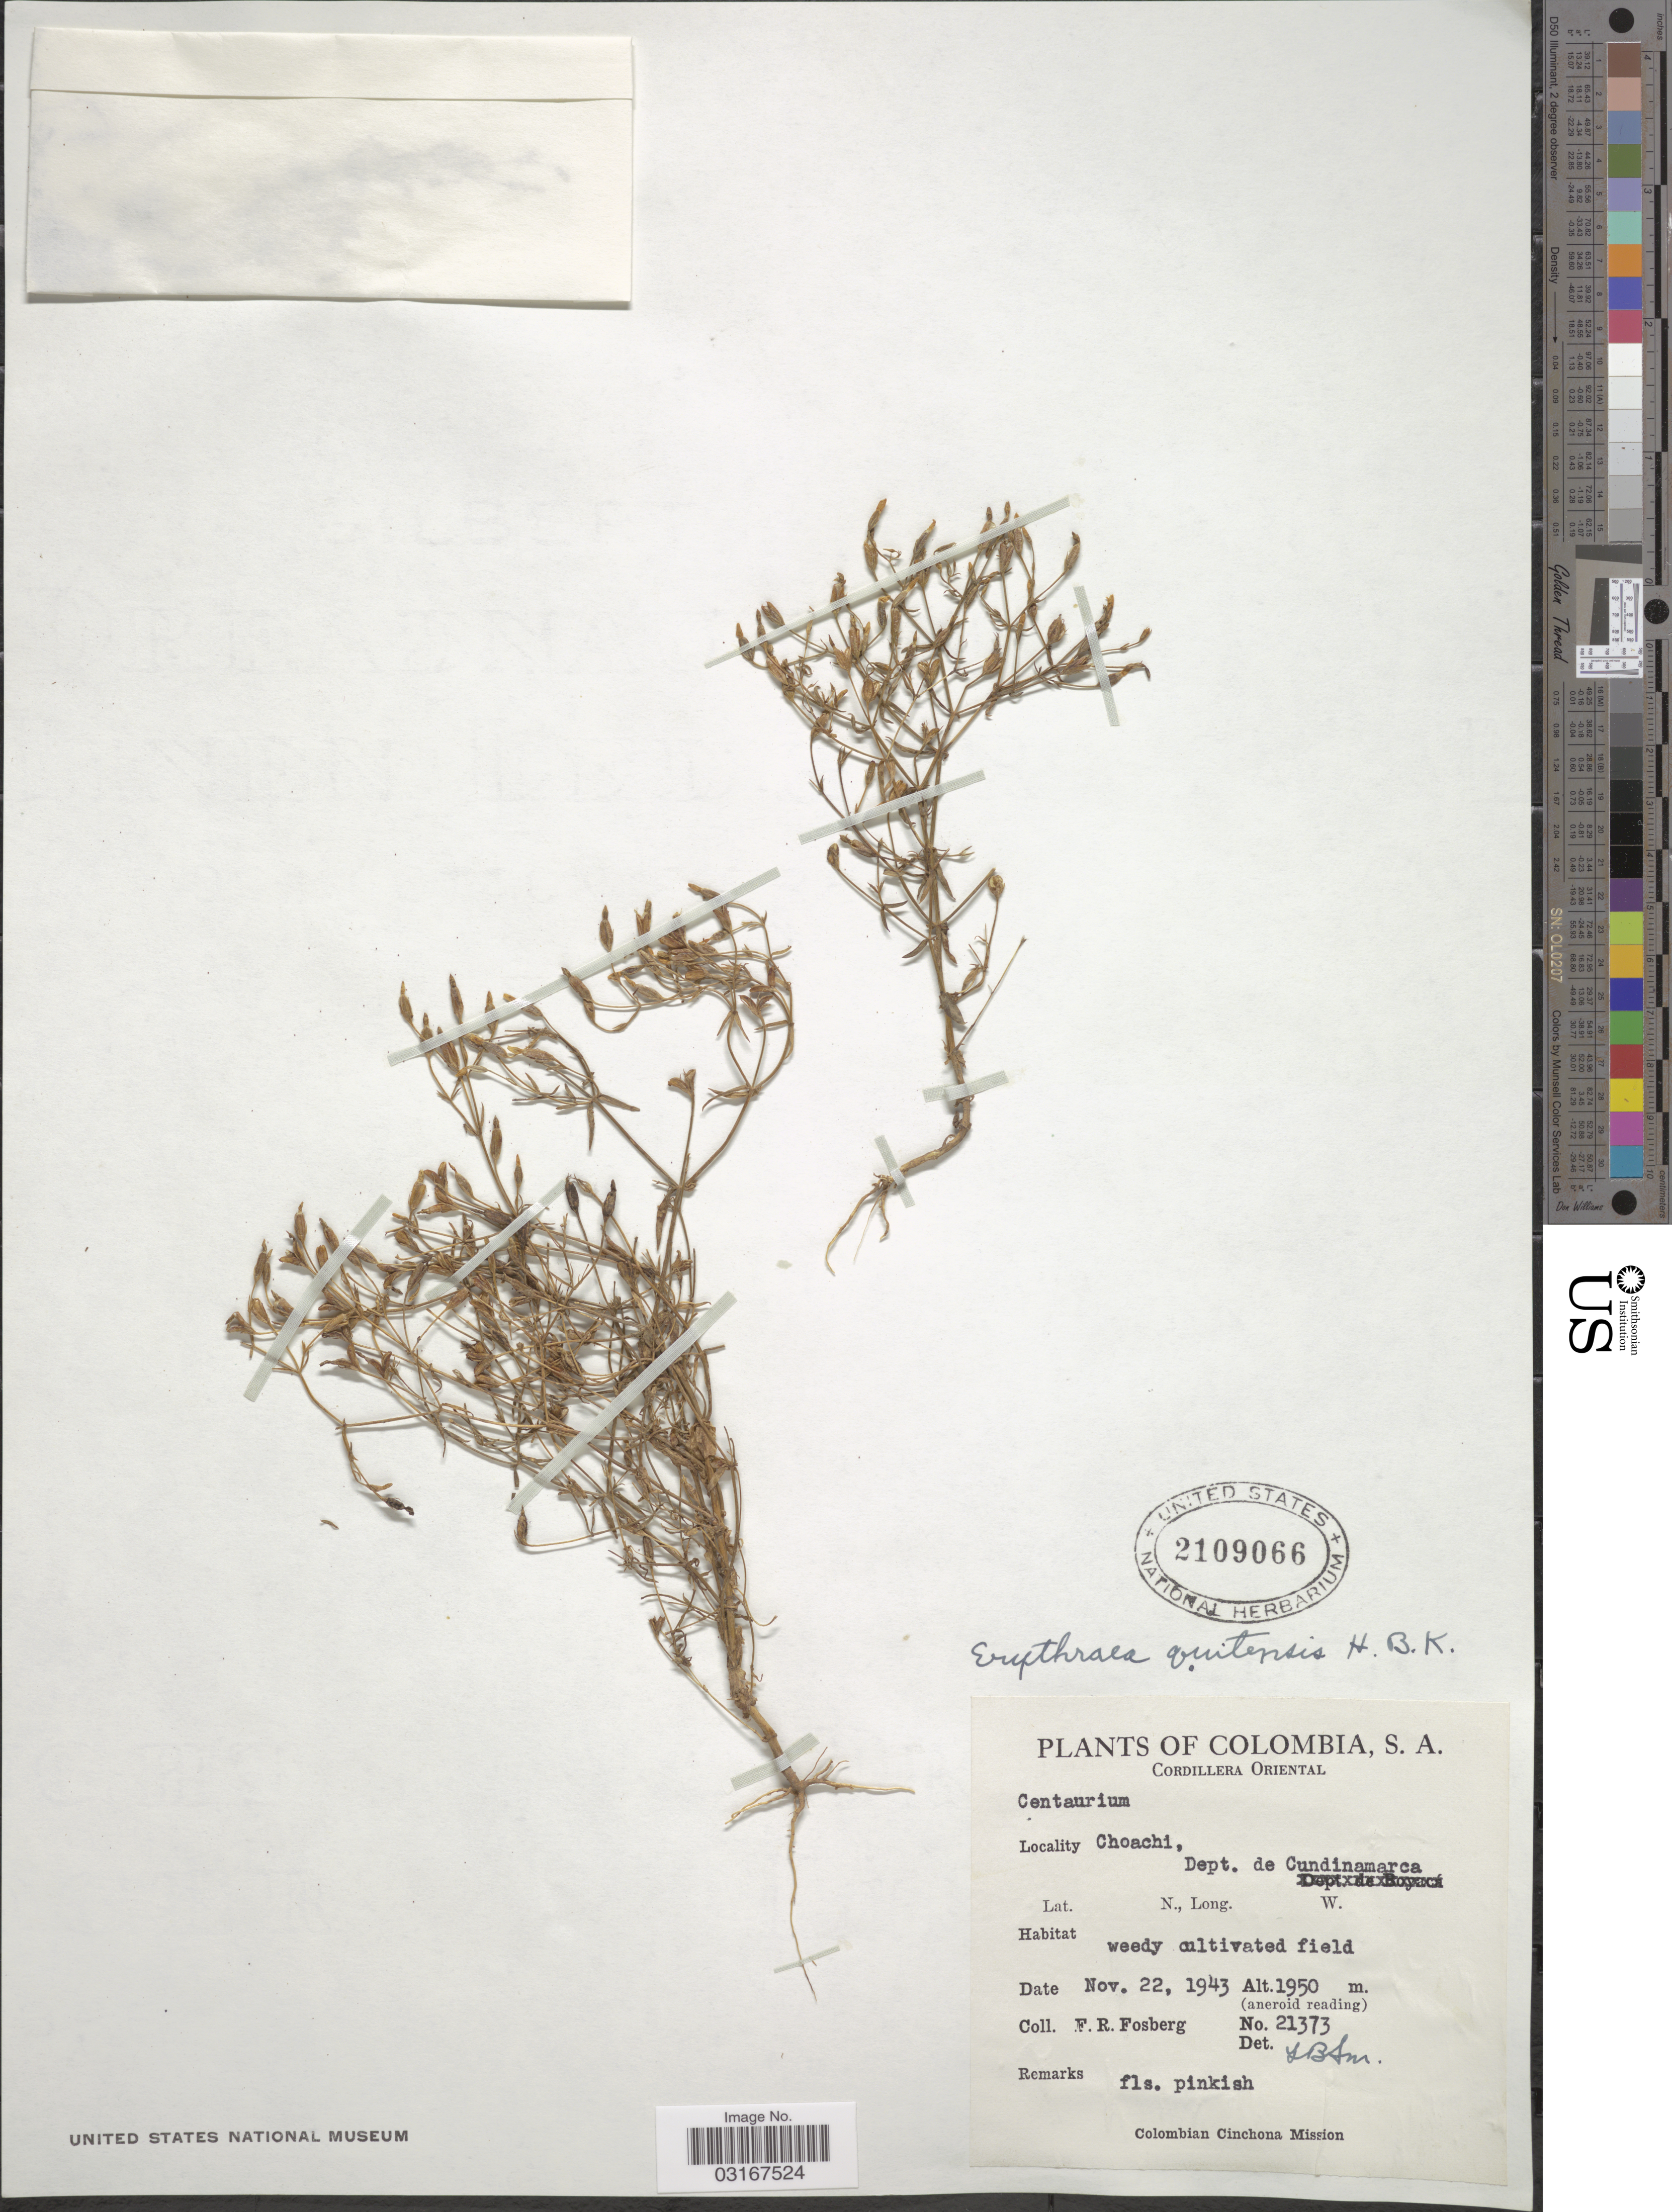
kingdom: Plantae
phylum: Tracheophyta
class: Magnoliopsida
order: Gentianales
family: Gentianaceae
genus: Centaurium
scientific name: Centaurium quitense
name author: (Kunth) B.L. Rob.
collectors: F. R. Fosberg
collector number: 21373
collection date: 1943-11-22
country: Colombia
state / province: Cundinamarca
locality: Cordillera Oriental. Choachi, Dept. de Cundinamarca.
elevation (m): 1950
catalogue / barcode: US 2109066